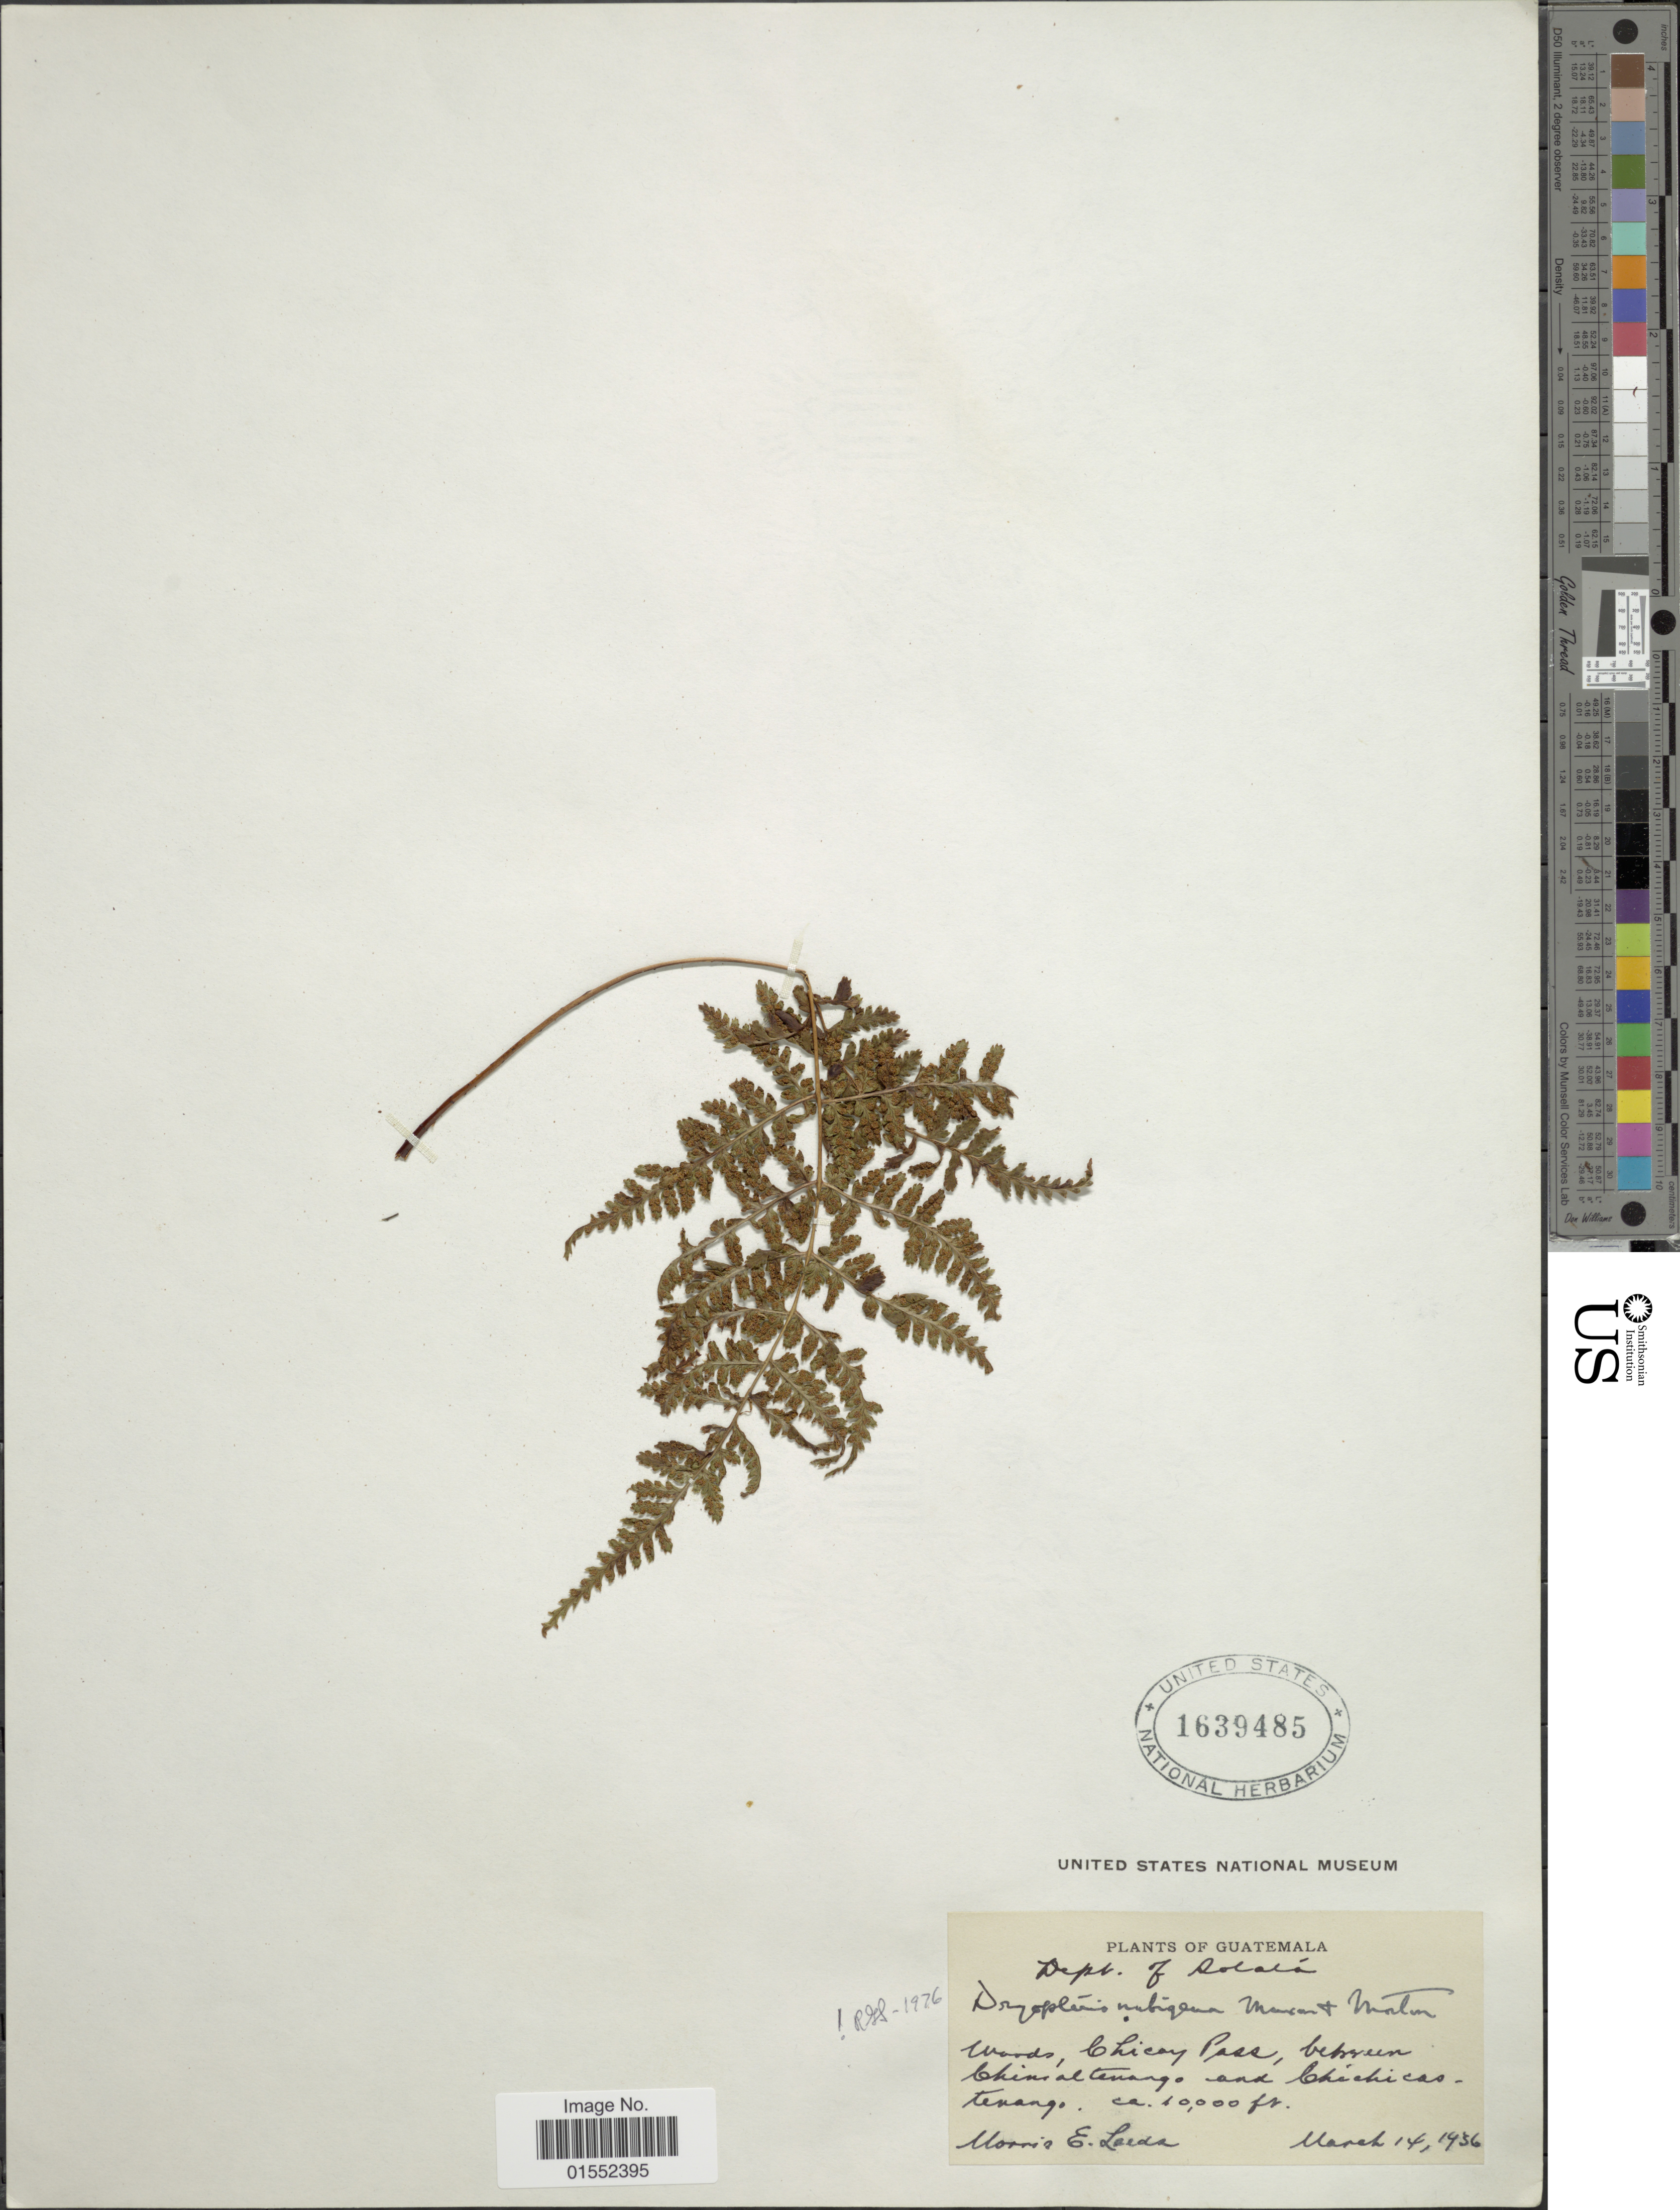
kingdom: Plantae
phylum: Tracheophyta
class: Polypodiopsida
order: Polypodiales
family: Dryopteridaceae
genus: Dryopteris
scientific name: Dryopteris nubigena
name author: Maxon & C.V. Morton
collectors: M. Leeds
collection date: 1936-03-14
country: Guatemala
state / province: Chimaltenango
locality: Chicay Pass, between Chimaltenango and Chichicastenango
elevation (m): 3048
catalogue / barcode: US 1639485